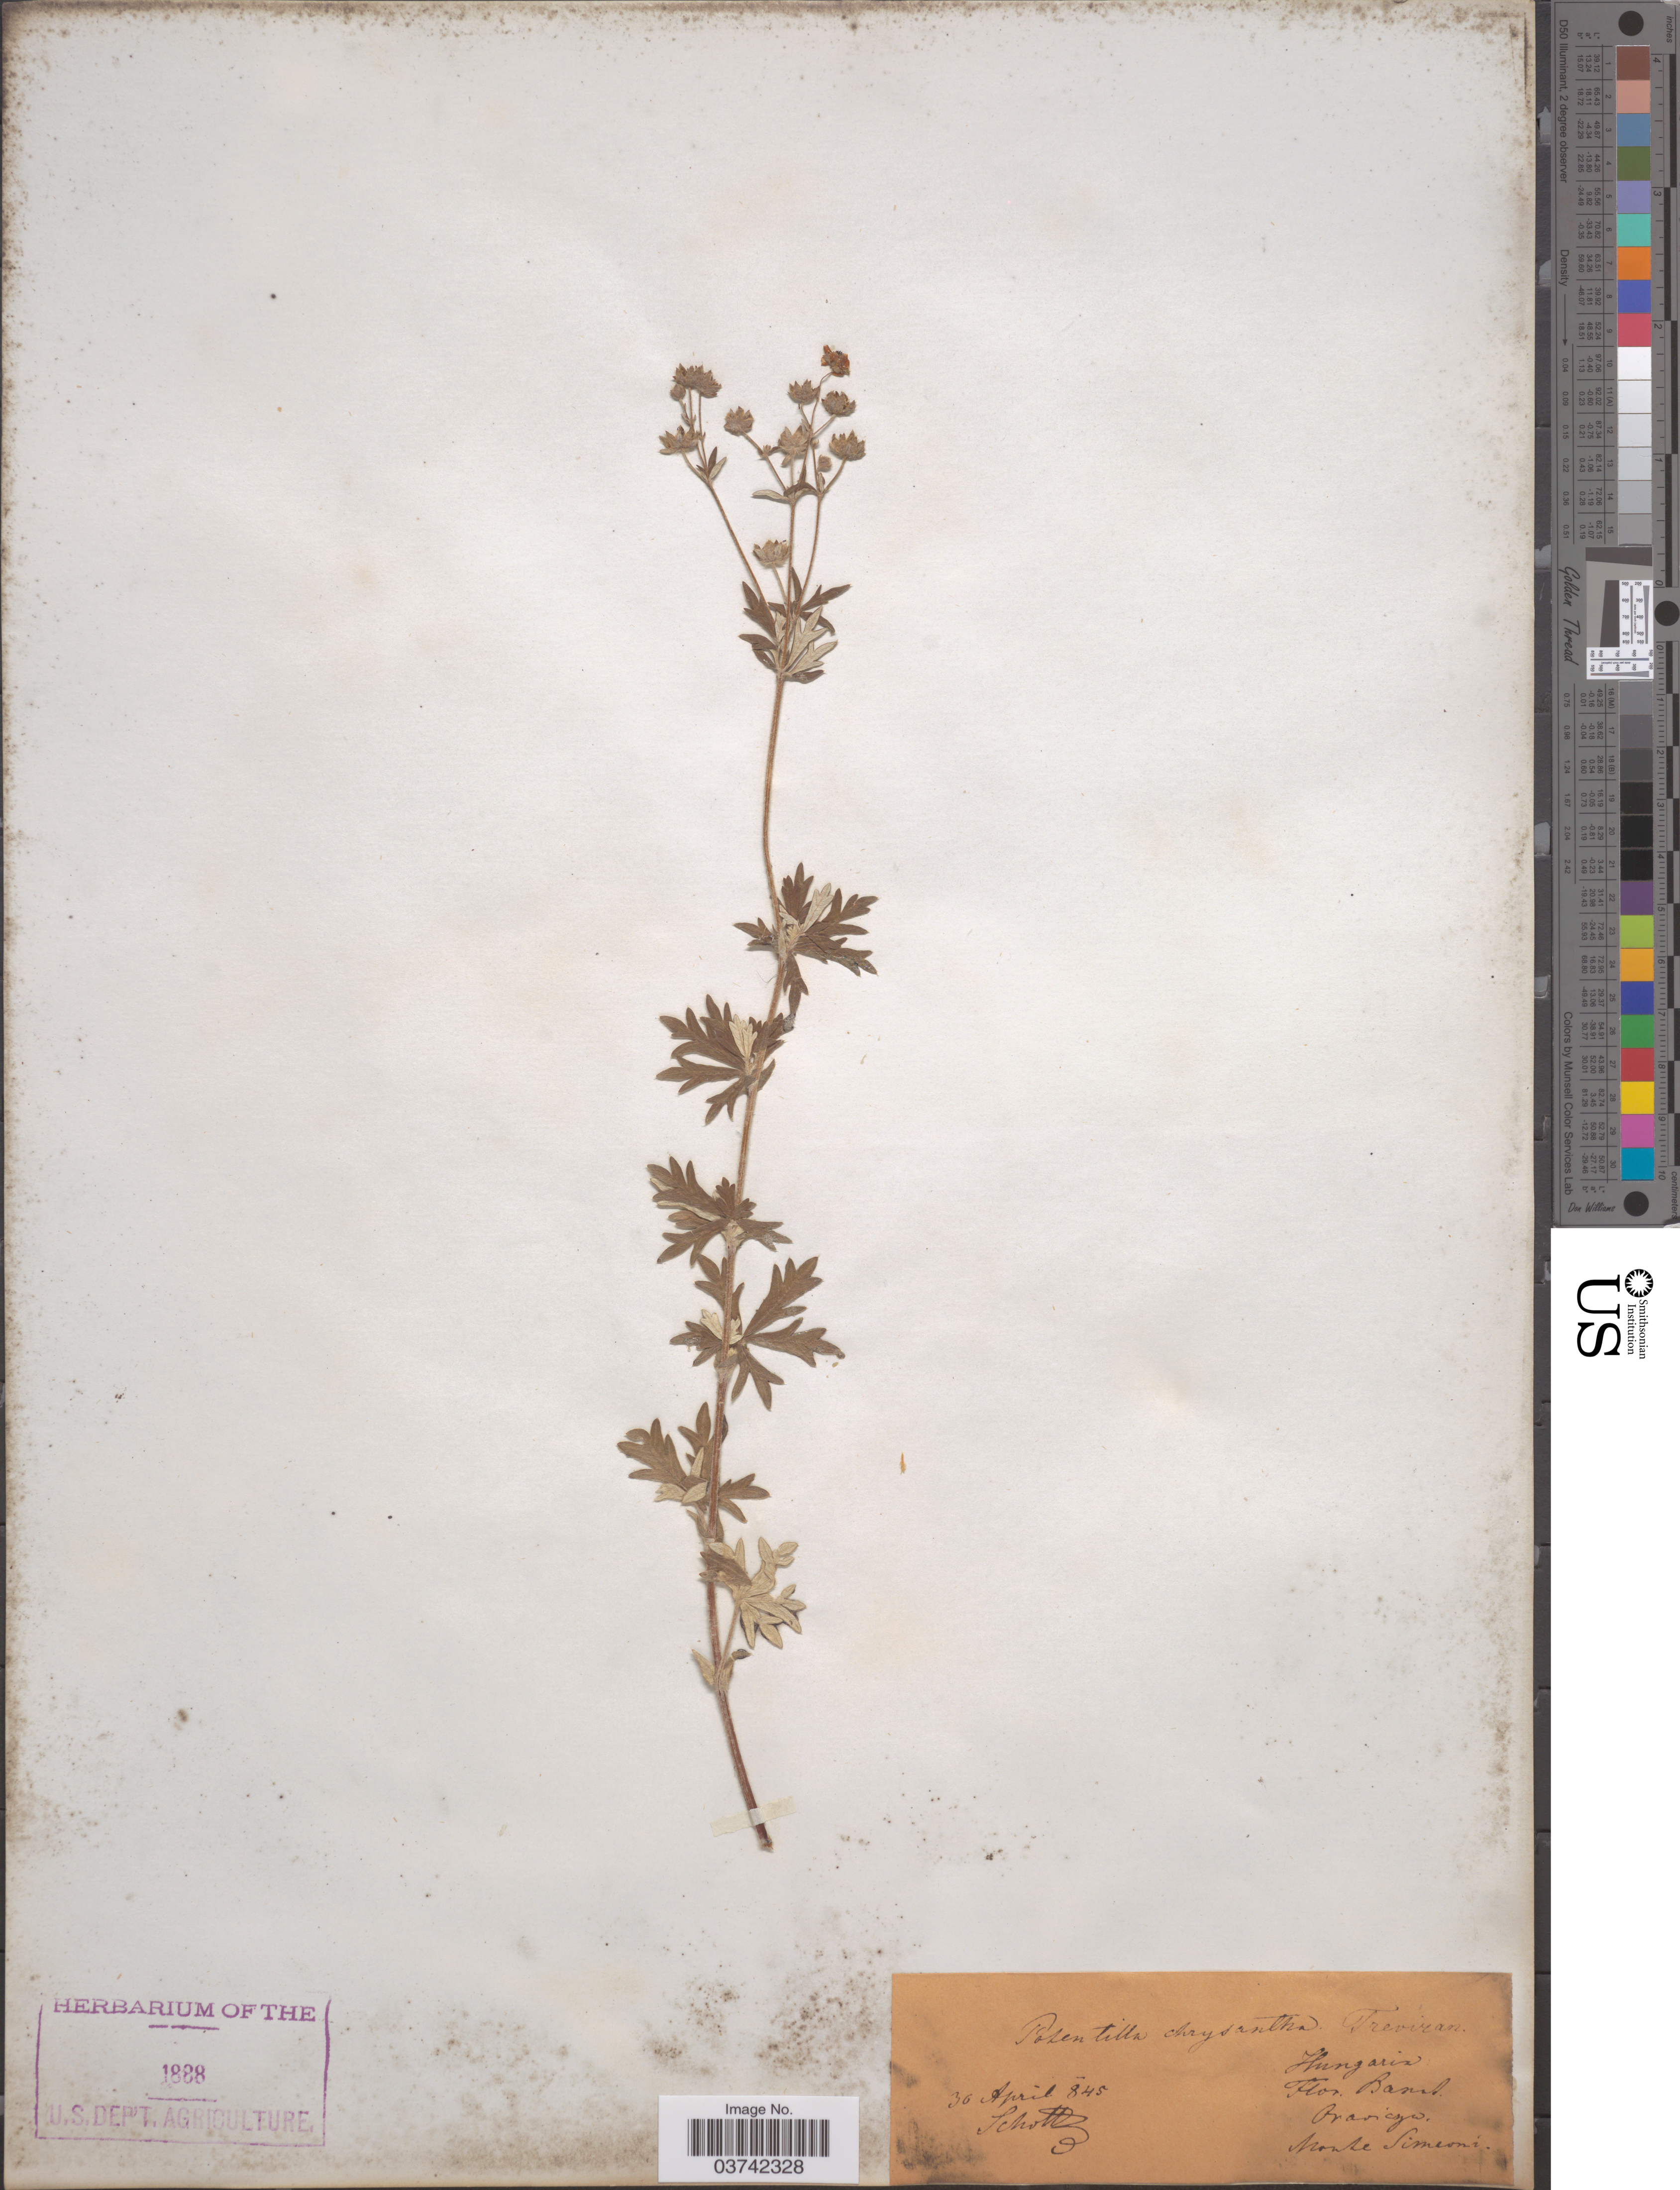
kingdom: Plantae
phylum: Tracheophyta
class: Magnoliopsida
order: Rosales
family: Rosaceae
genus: Potentilla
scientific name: Potentilla chrysantha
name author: Trevis.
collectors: Schott, --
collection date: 1845-04-30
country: Romania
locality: Banat. Oravicza, Monte Simeoni [interpreted].